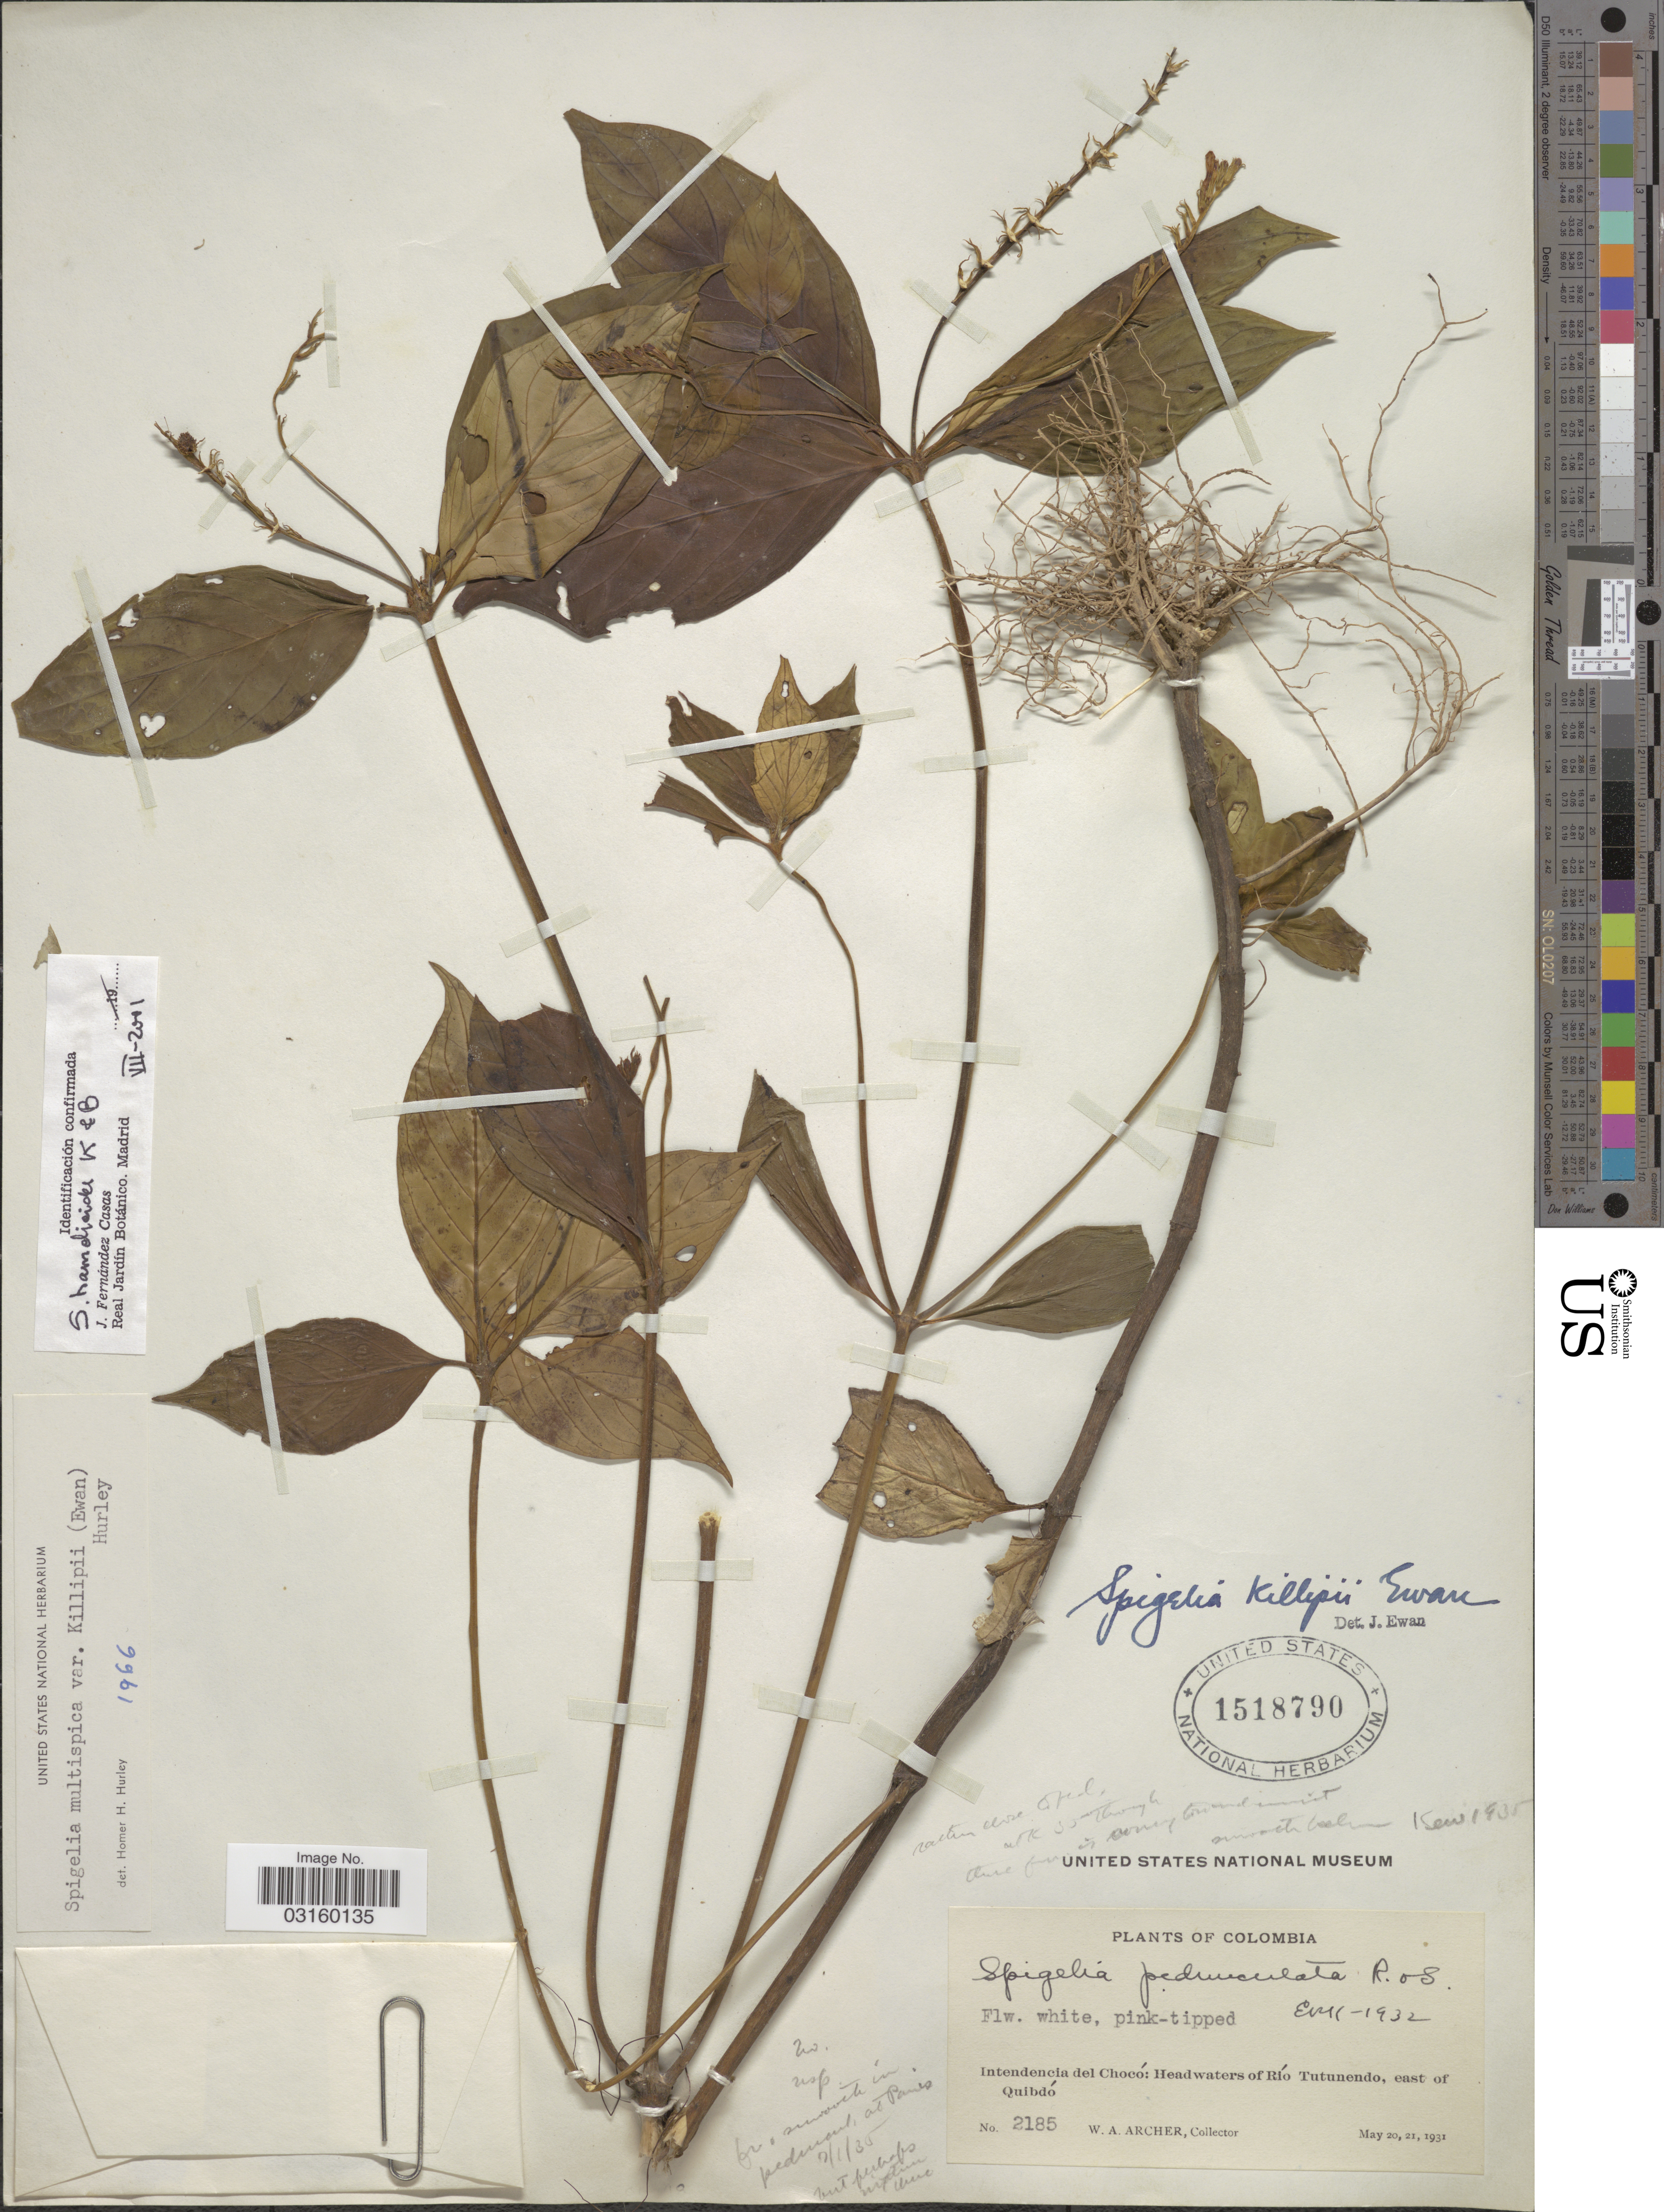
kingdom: Plantae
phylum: Tracheophyta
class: Magnoliopsida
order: Gentianales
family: Loganiaceae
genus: Spigelia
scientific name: Spigelia hamelioides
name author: Kunth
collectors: W. Archer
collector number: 2185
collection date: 1931-05-20/1931-05-21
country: Colombia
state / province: Chocó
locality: Intendencia del Chocó: Headwaters of Río Tutunendo, east of Quibdó.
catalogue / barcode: US 1518790